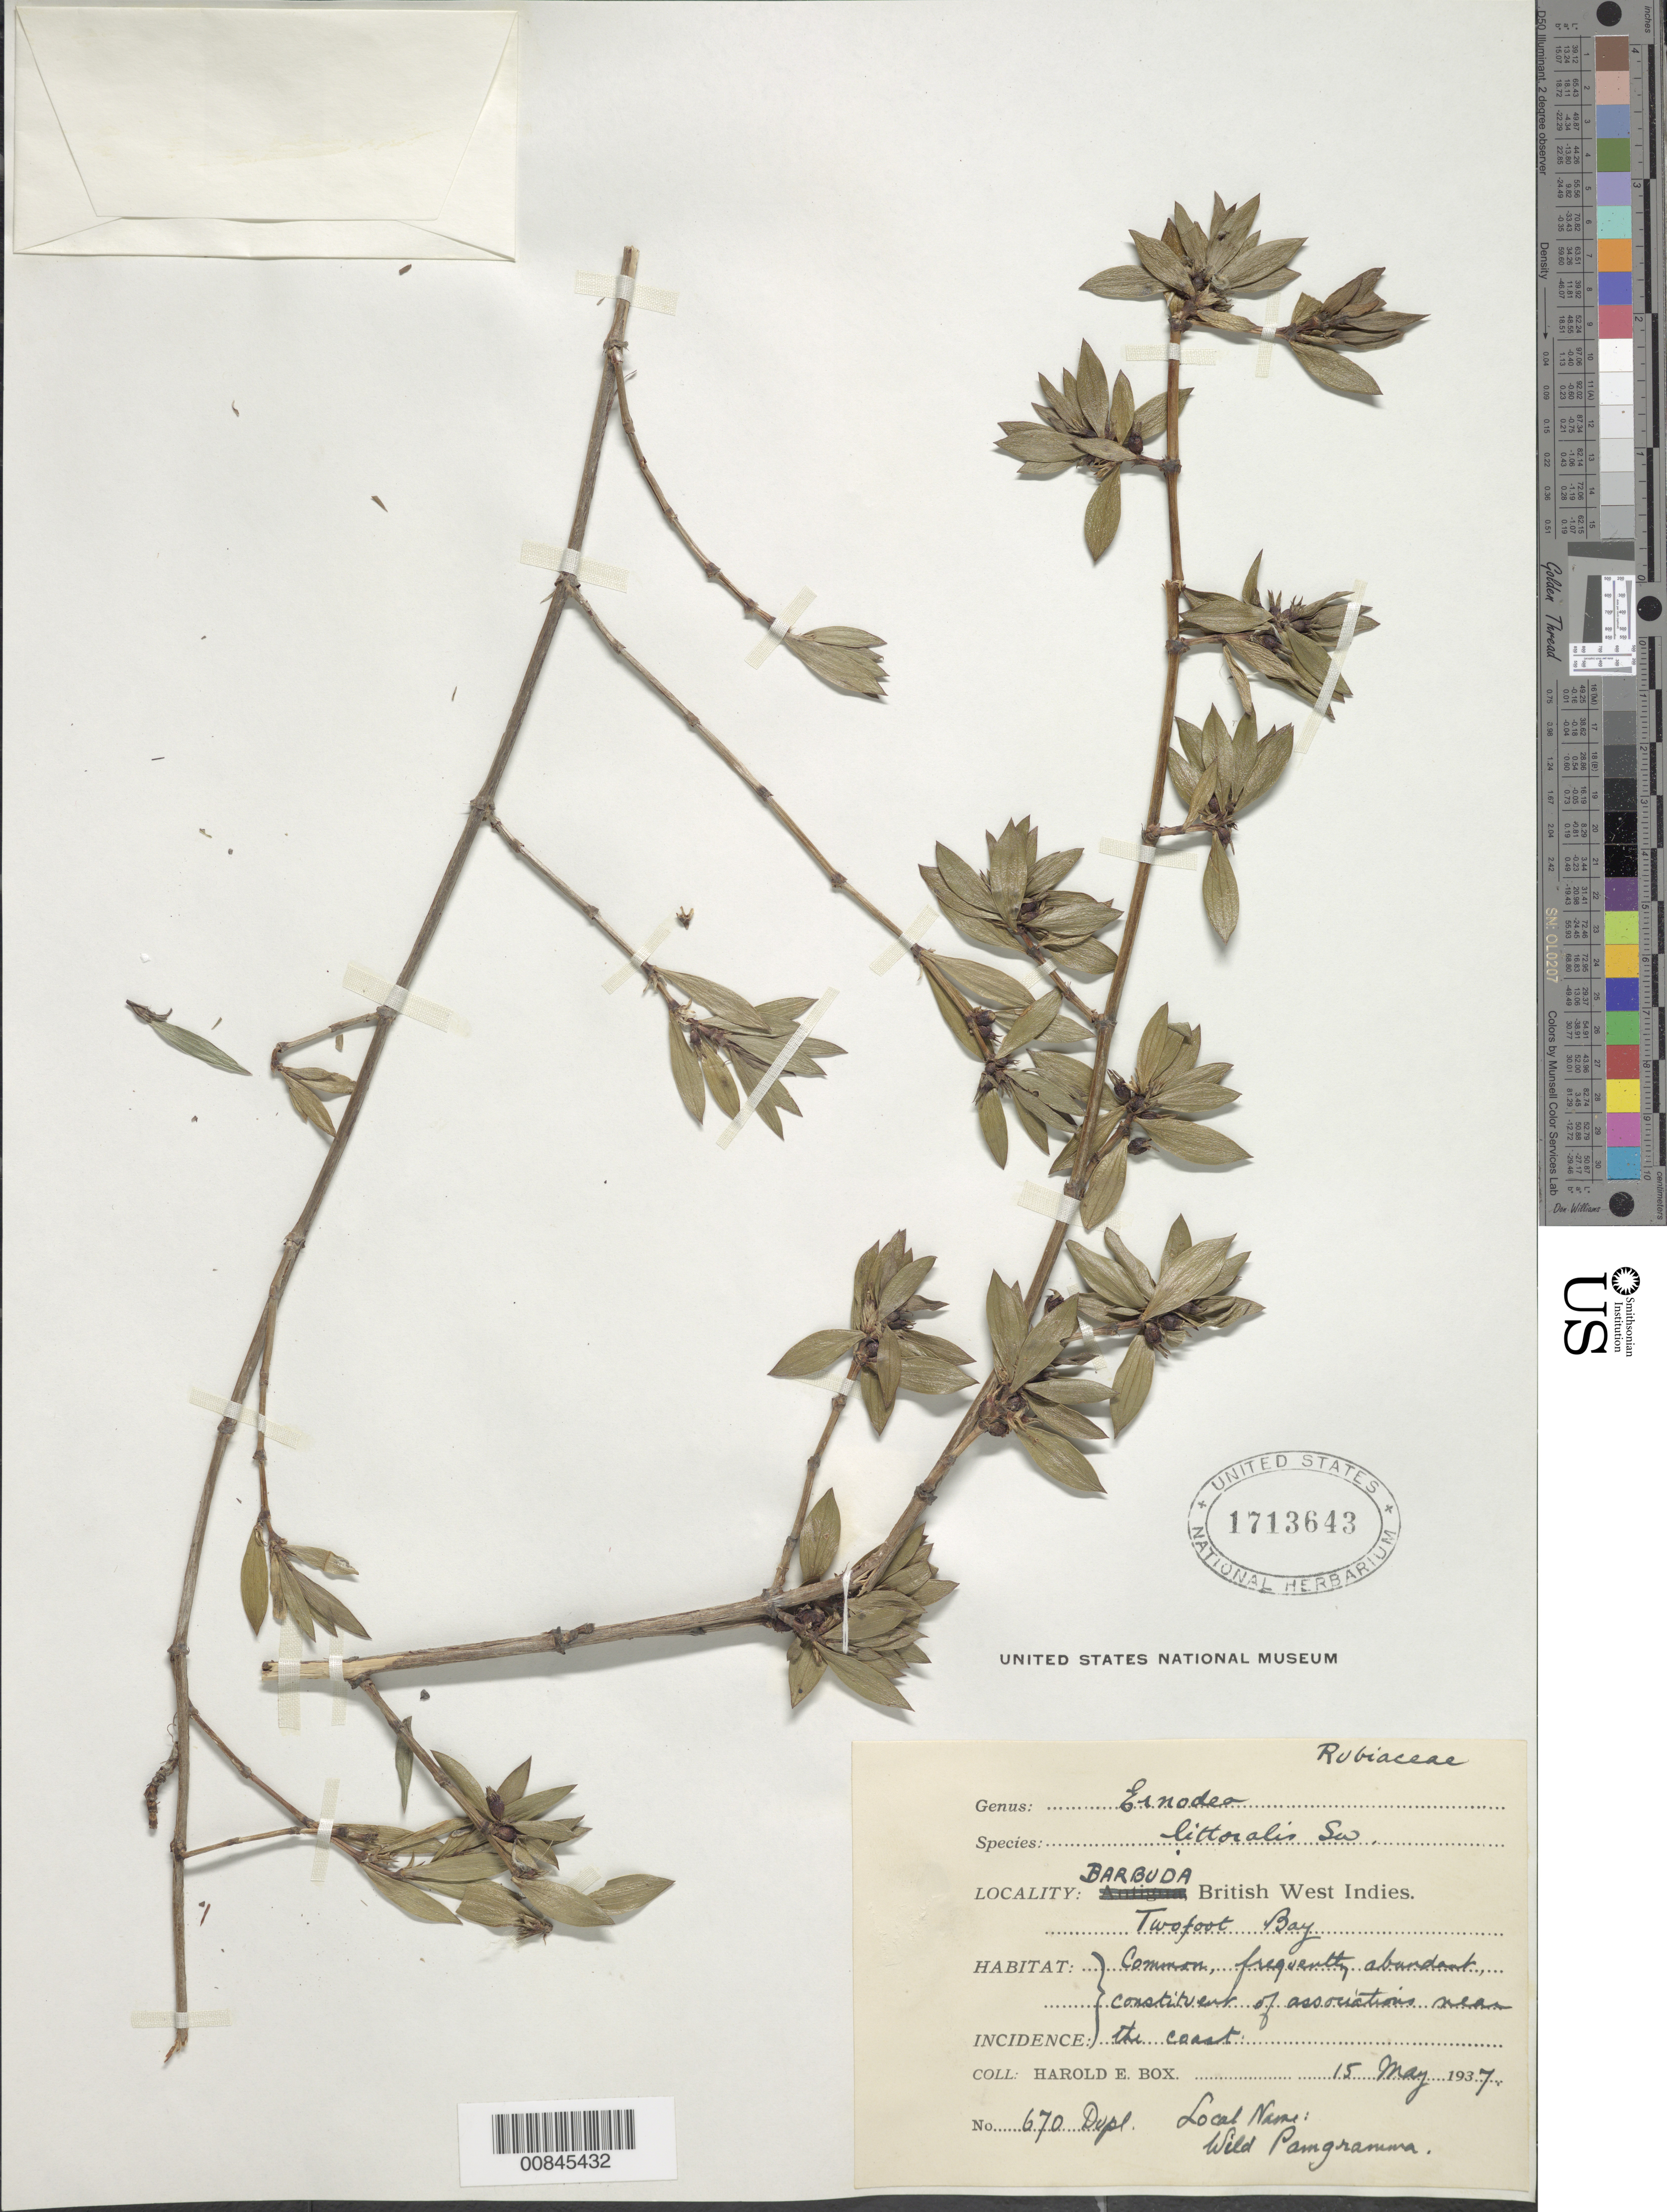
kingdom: Plantae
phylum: Tracheophyta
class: Magnoliopsida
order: Gentianales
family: Rubiaceae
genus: Ernodea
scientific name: Ernodea littoralis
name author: Sw.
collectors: H. E. Box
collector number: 670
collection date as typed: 15 May 1937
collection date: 1937-05-15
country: Antigua and Barbuda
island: Barbuda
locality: Twofoot Bay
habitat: In associations near the coast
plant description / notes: Common name: Wild pamgranema (sp?)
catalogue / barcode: US 1713643